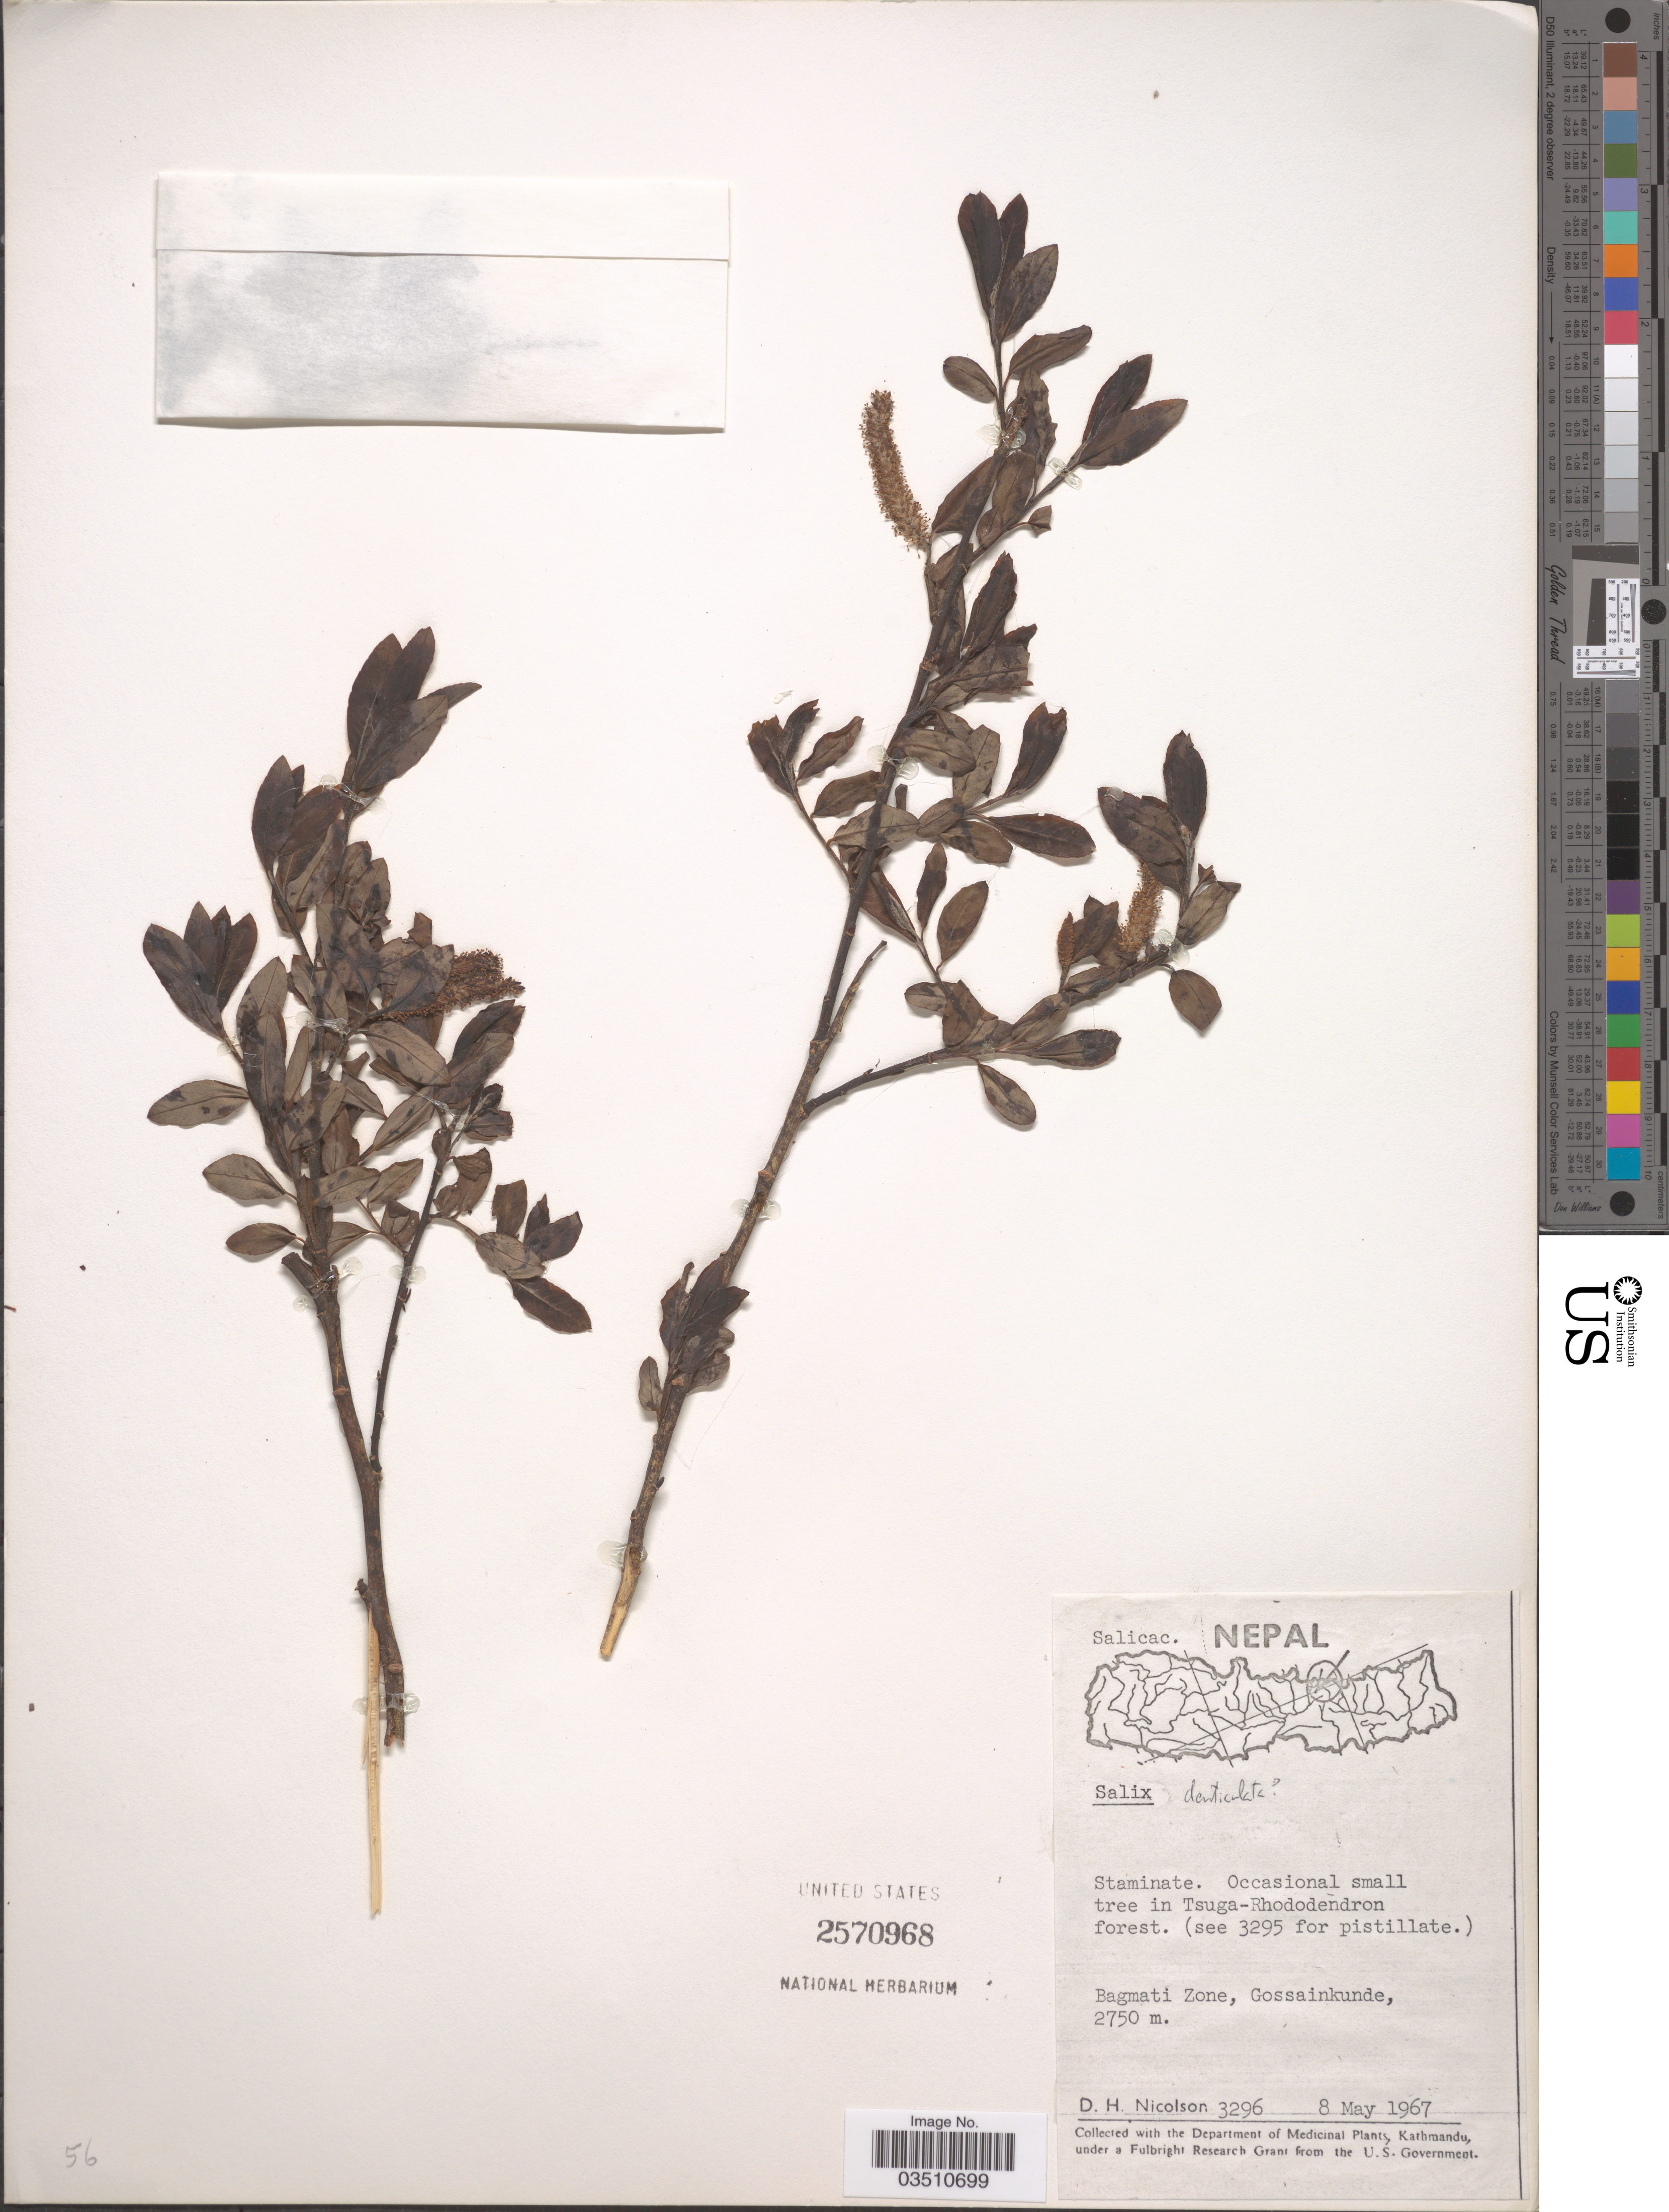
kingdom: Plantae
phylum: Tracheophyta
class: Magnoliopsida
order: Malpighiales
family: Salicaceae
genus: Salix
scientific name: Salix denticulata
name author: Andersson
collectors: D. H. Nicolson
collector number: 3296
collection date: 1967-05-08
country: Nepal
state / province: Bagmati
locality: Bagmati Zone, Gossainkunde.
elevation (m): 2750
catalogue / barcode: US 2570968